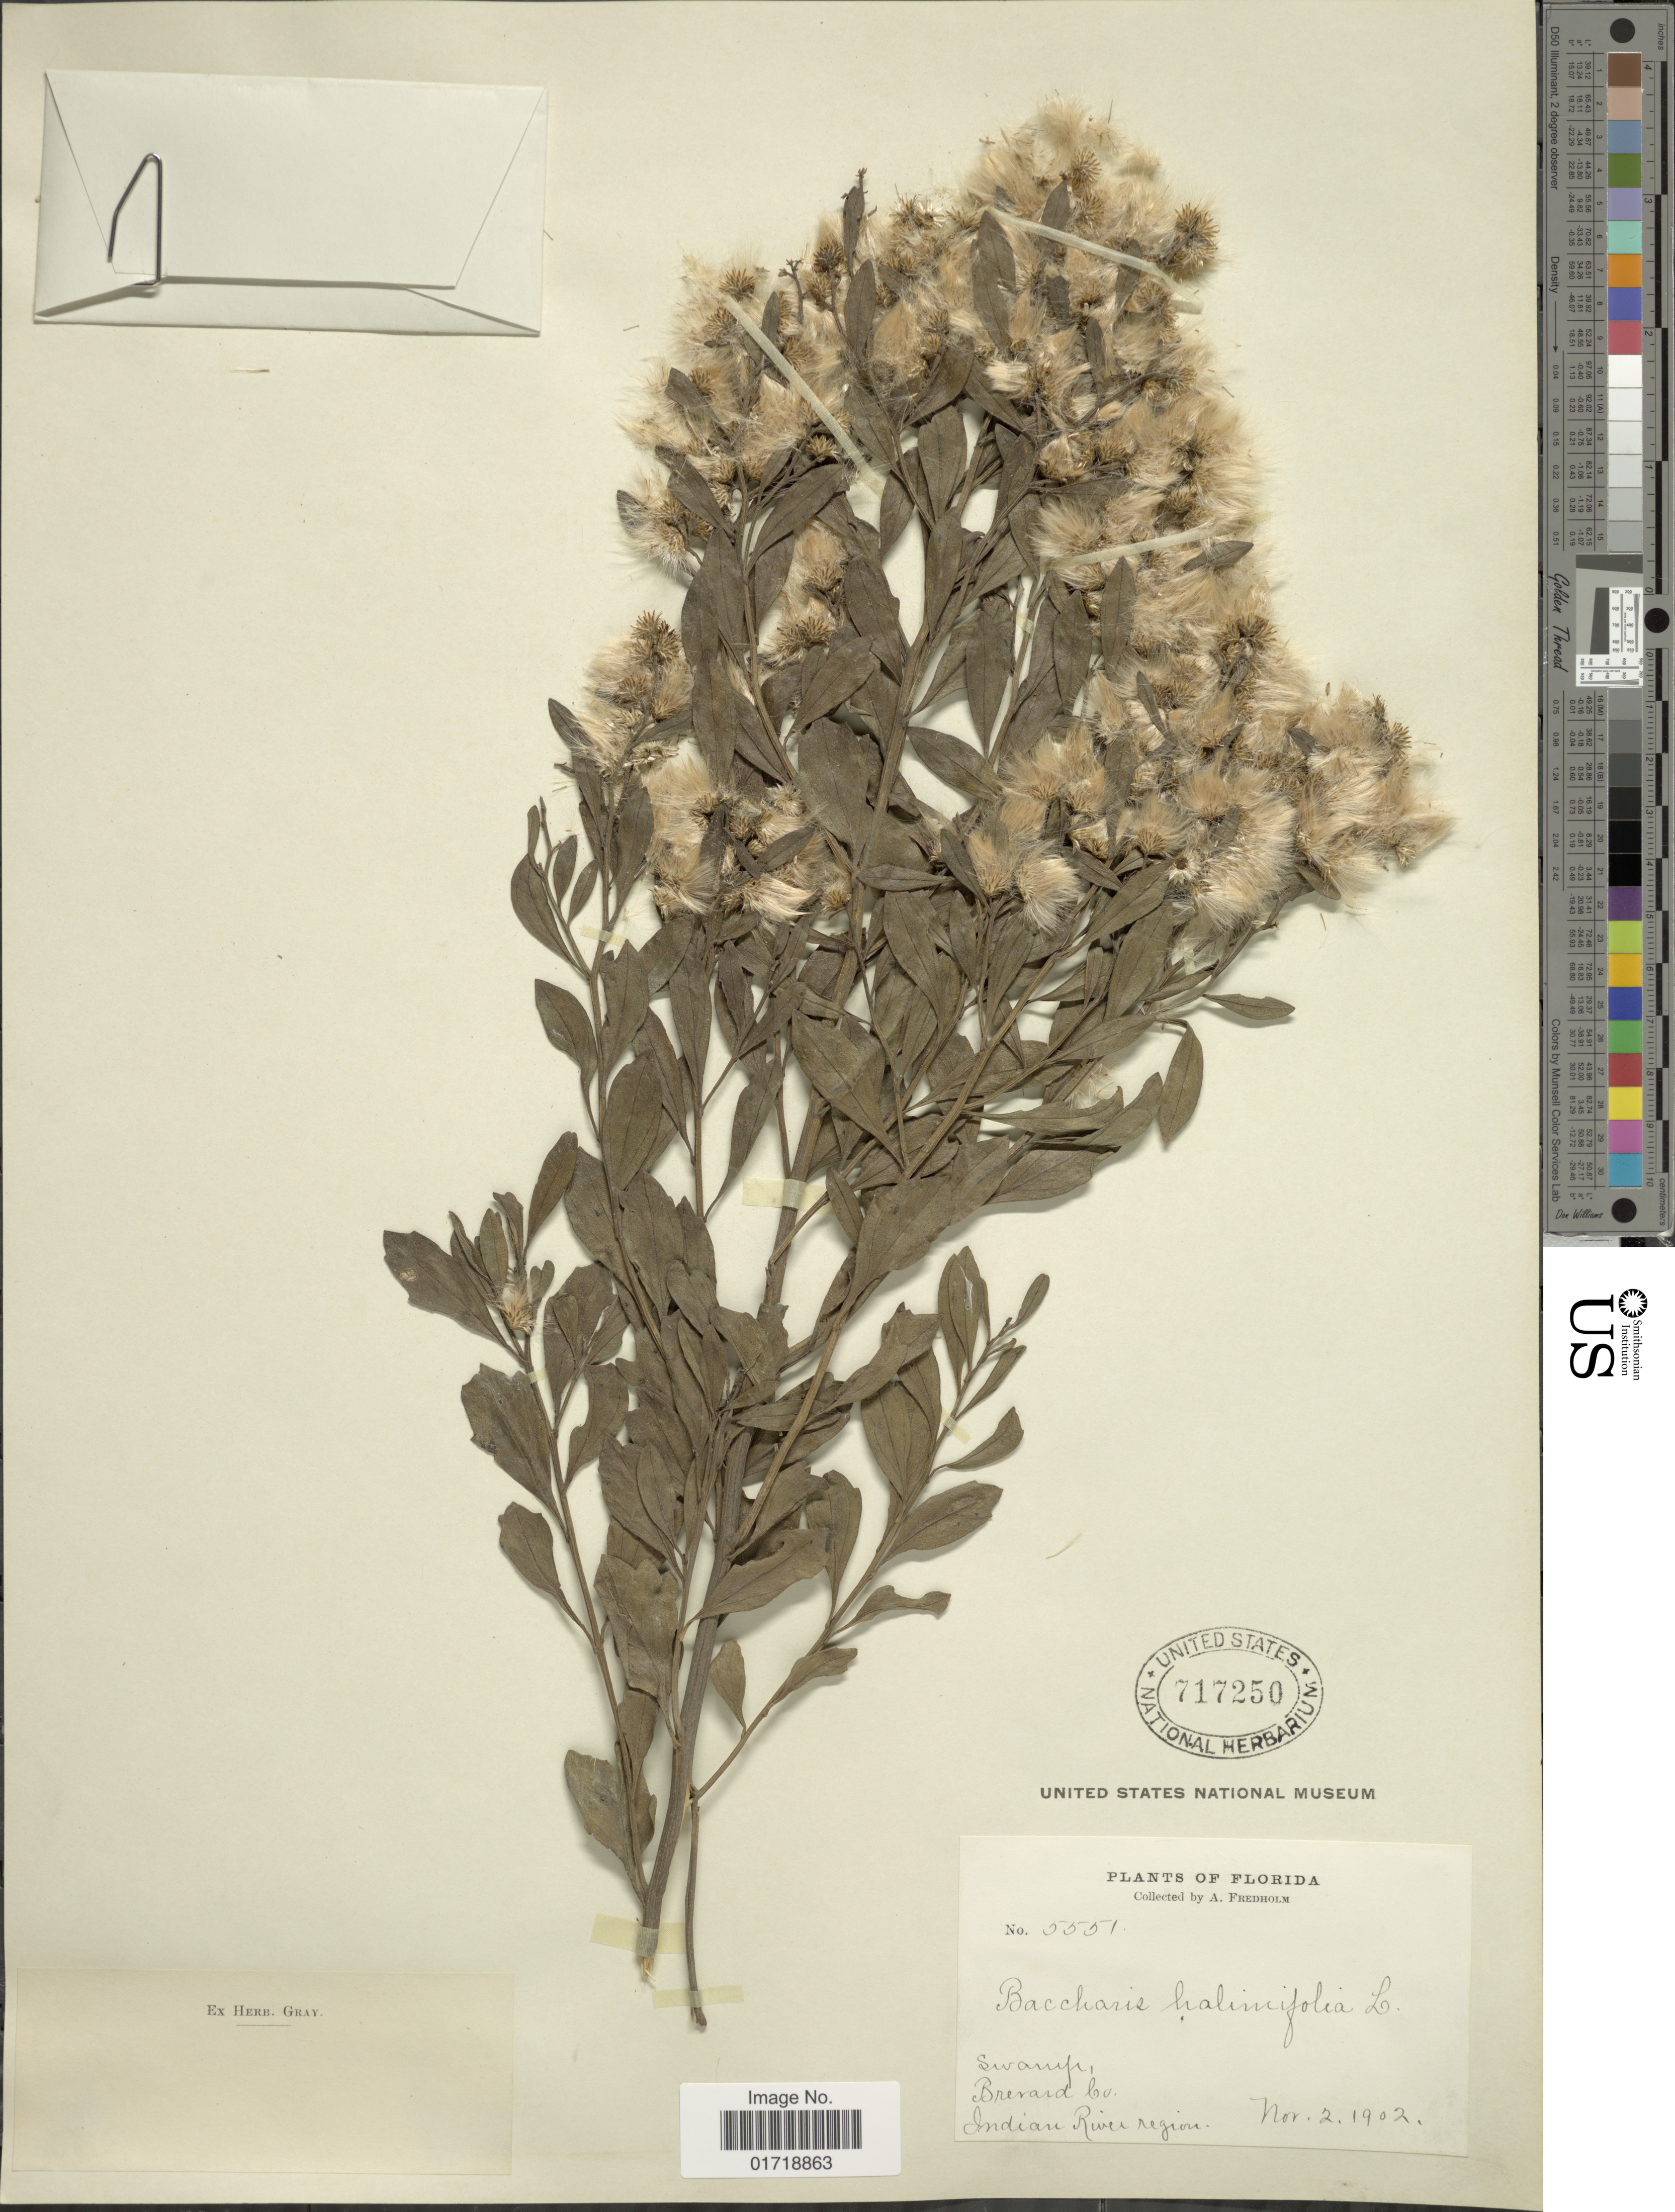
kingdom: Plantae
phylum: Tracheophyta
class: Magnoliopsida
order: Asterales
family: Asteraceae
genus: Baccharis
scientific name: Baccharis halimifolia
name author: L.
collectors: A. Fredholm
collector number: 5551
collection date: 1902-11-02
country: United States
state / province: Florida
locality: Swamp, Brenard Co., Indianl River region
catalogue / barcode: US 717250